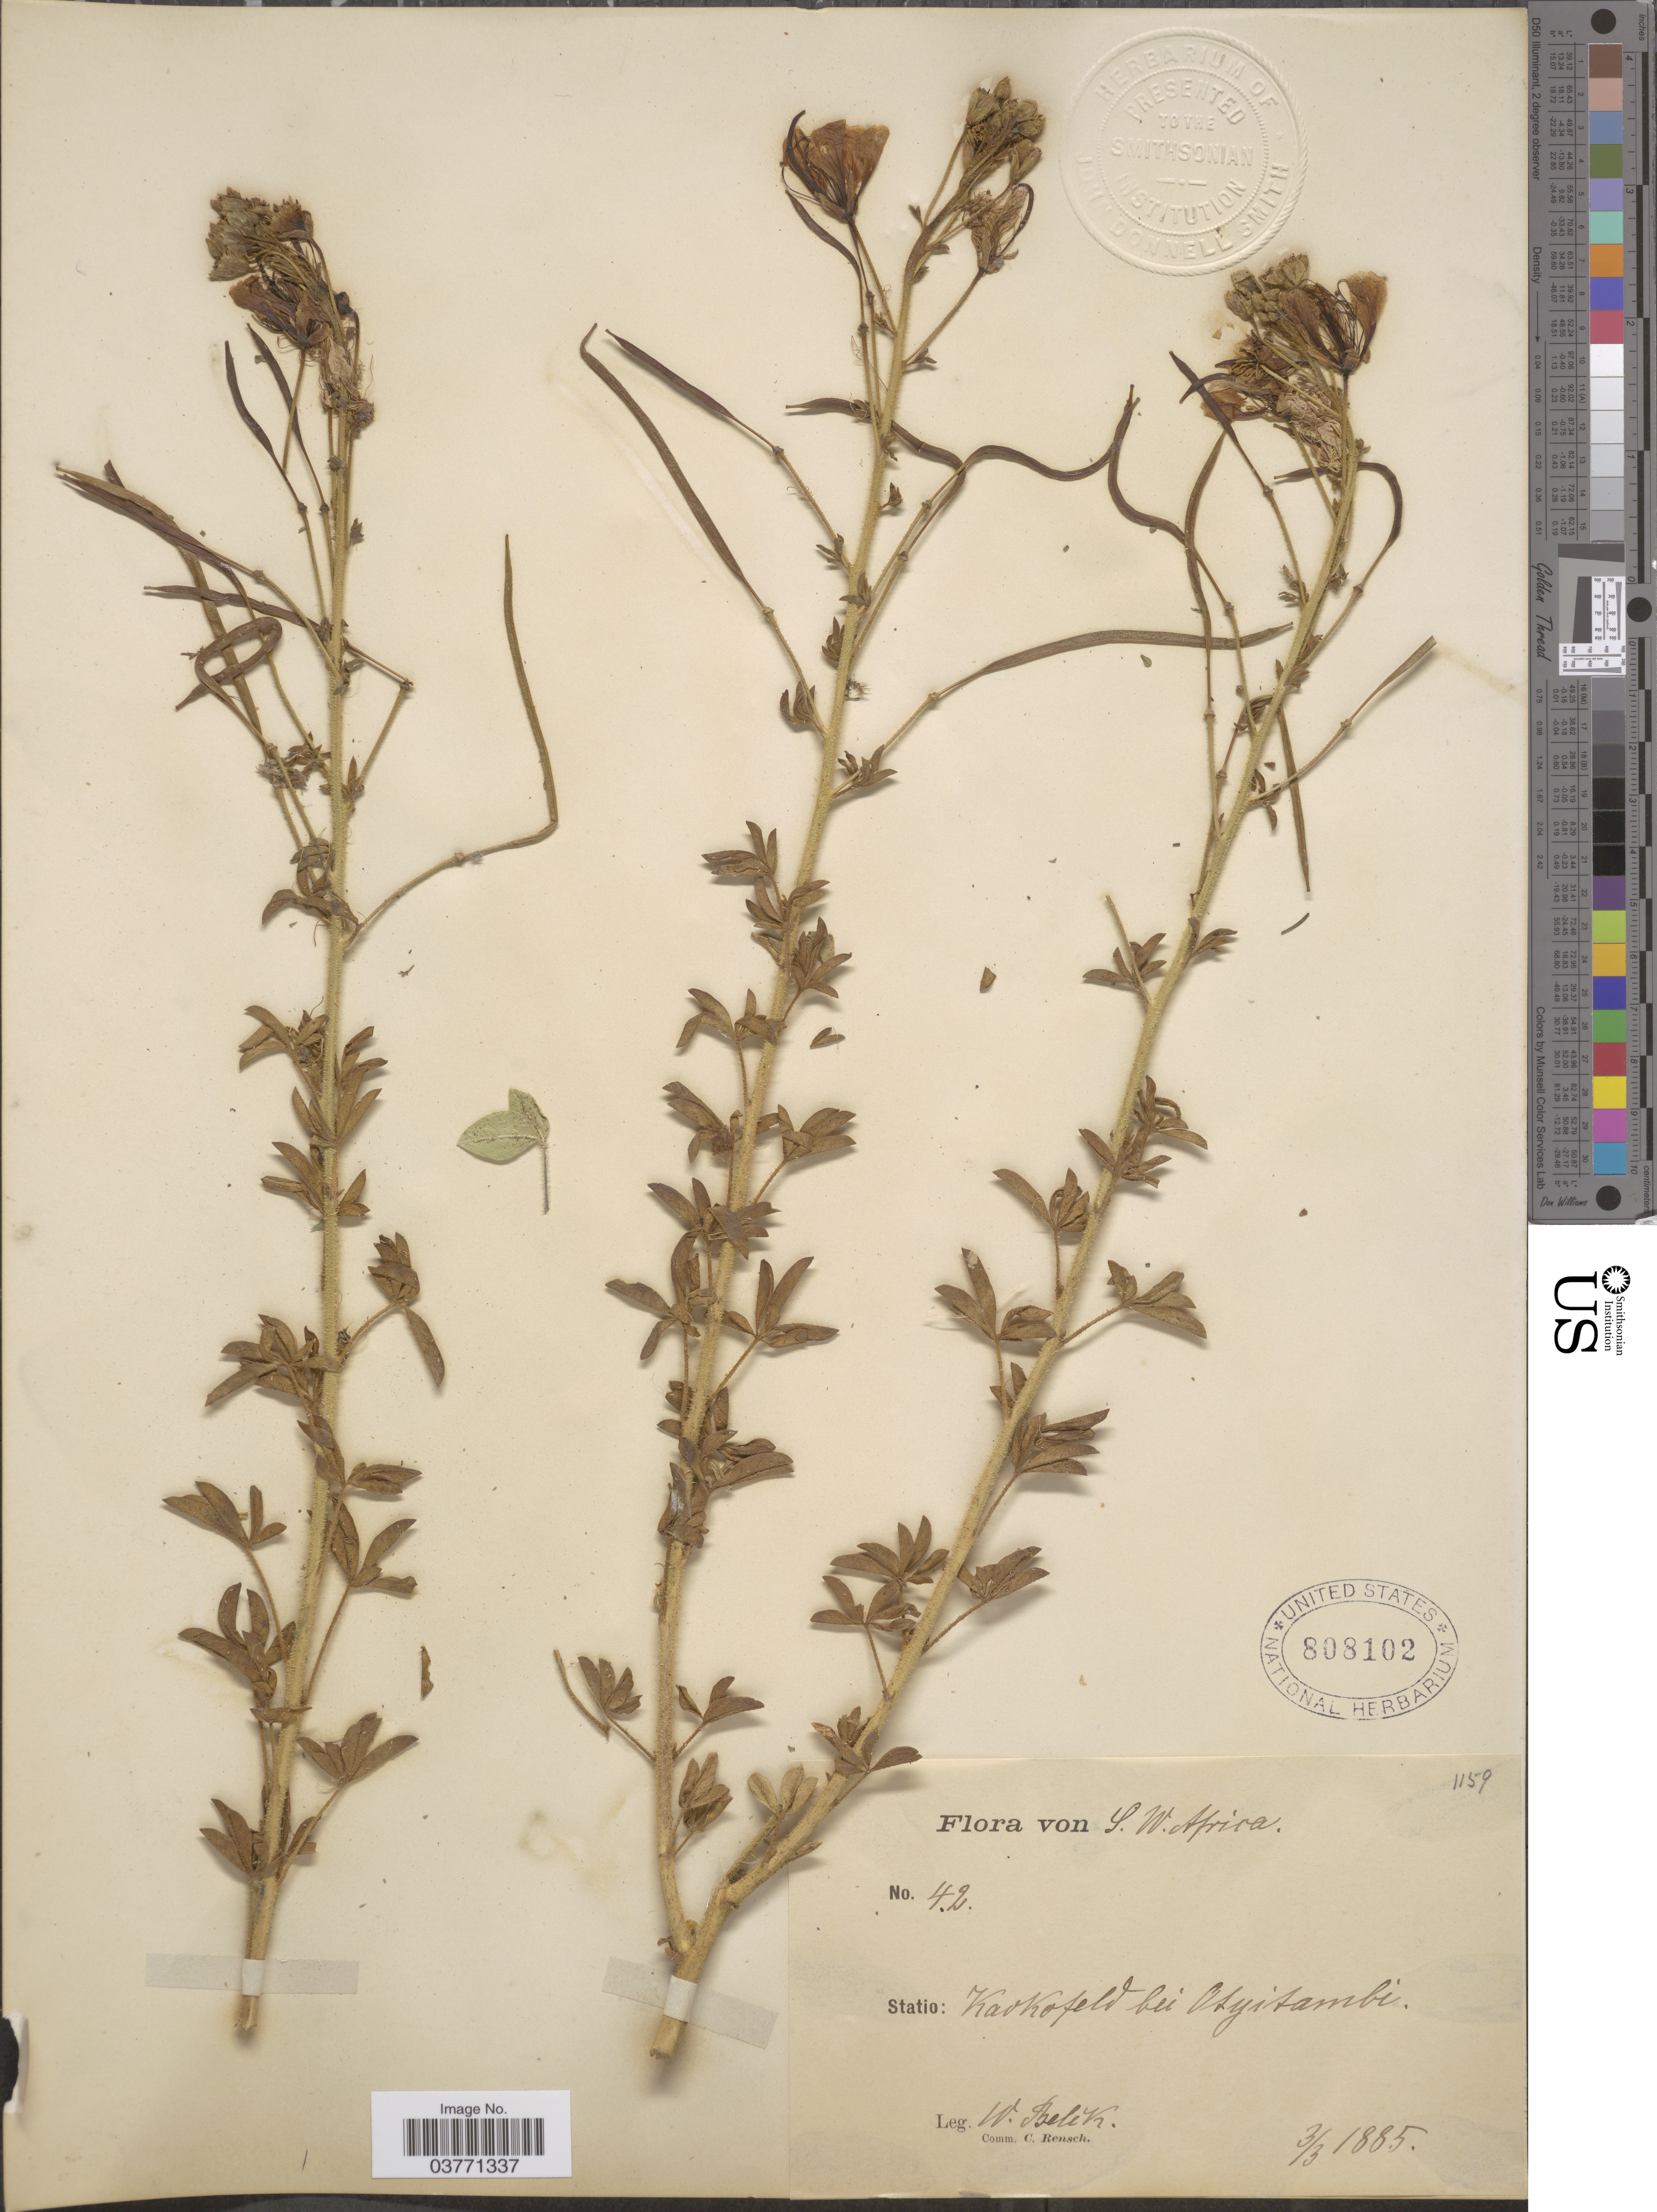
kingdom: Plantae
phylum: Tracheophyta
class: Magnoliopsida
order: Brassicales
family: Cleomaceae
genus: Cleome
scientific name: Cleome sp.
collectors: W. Belek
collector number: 42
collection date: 1885-03-03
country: Namibia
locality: S. W. Africa. Statio: Kaokofeld bei Otyitambi.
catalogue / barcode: US 808102